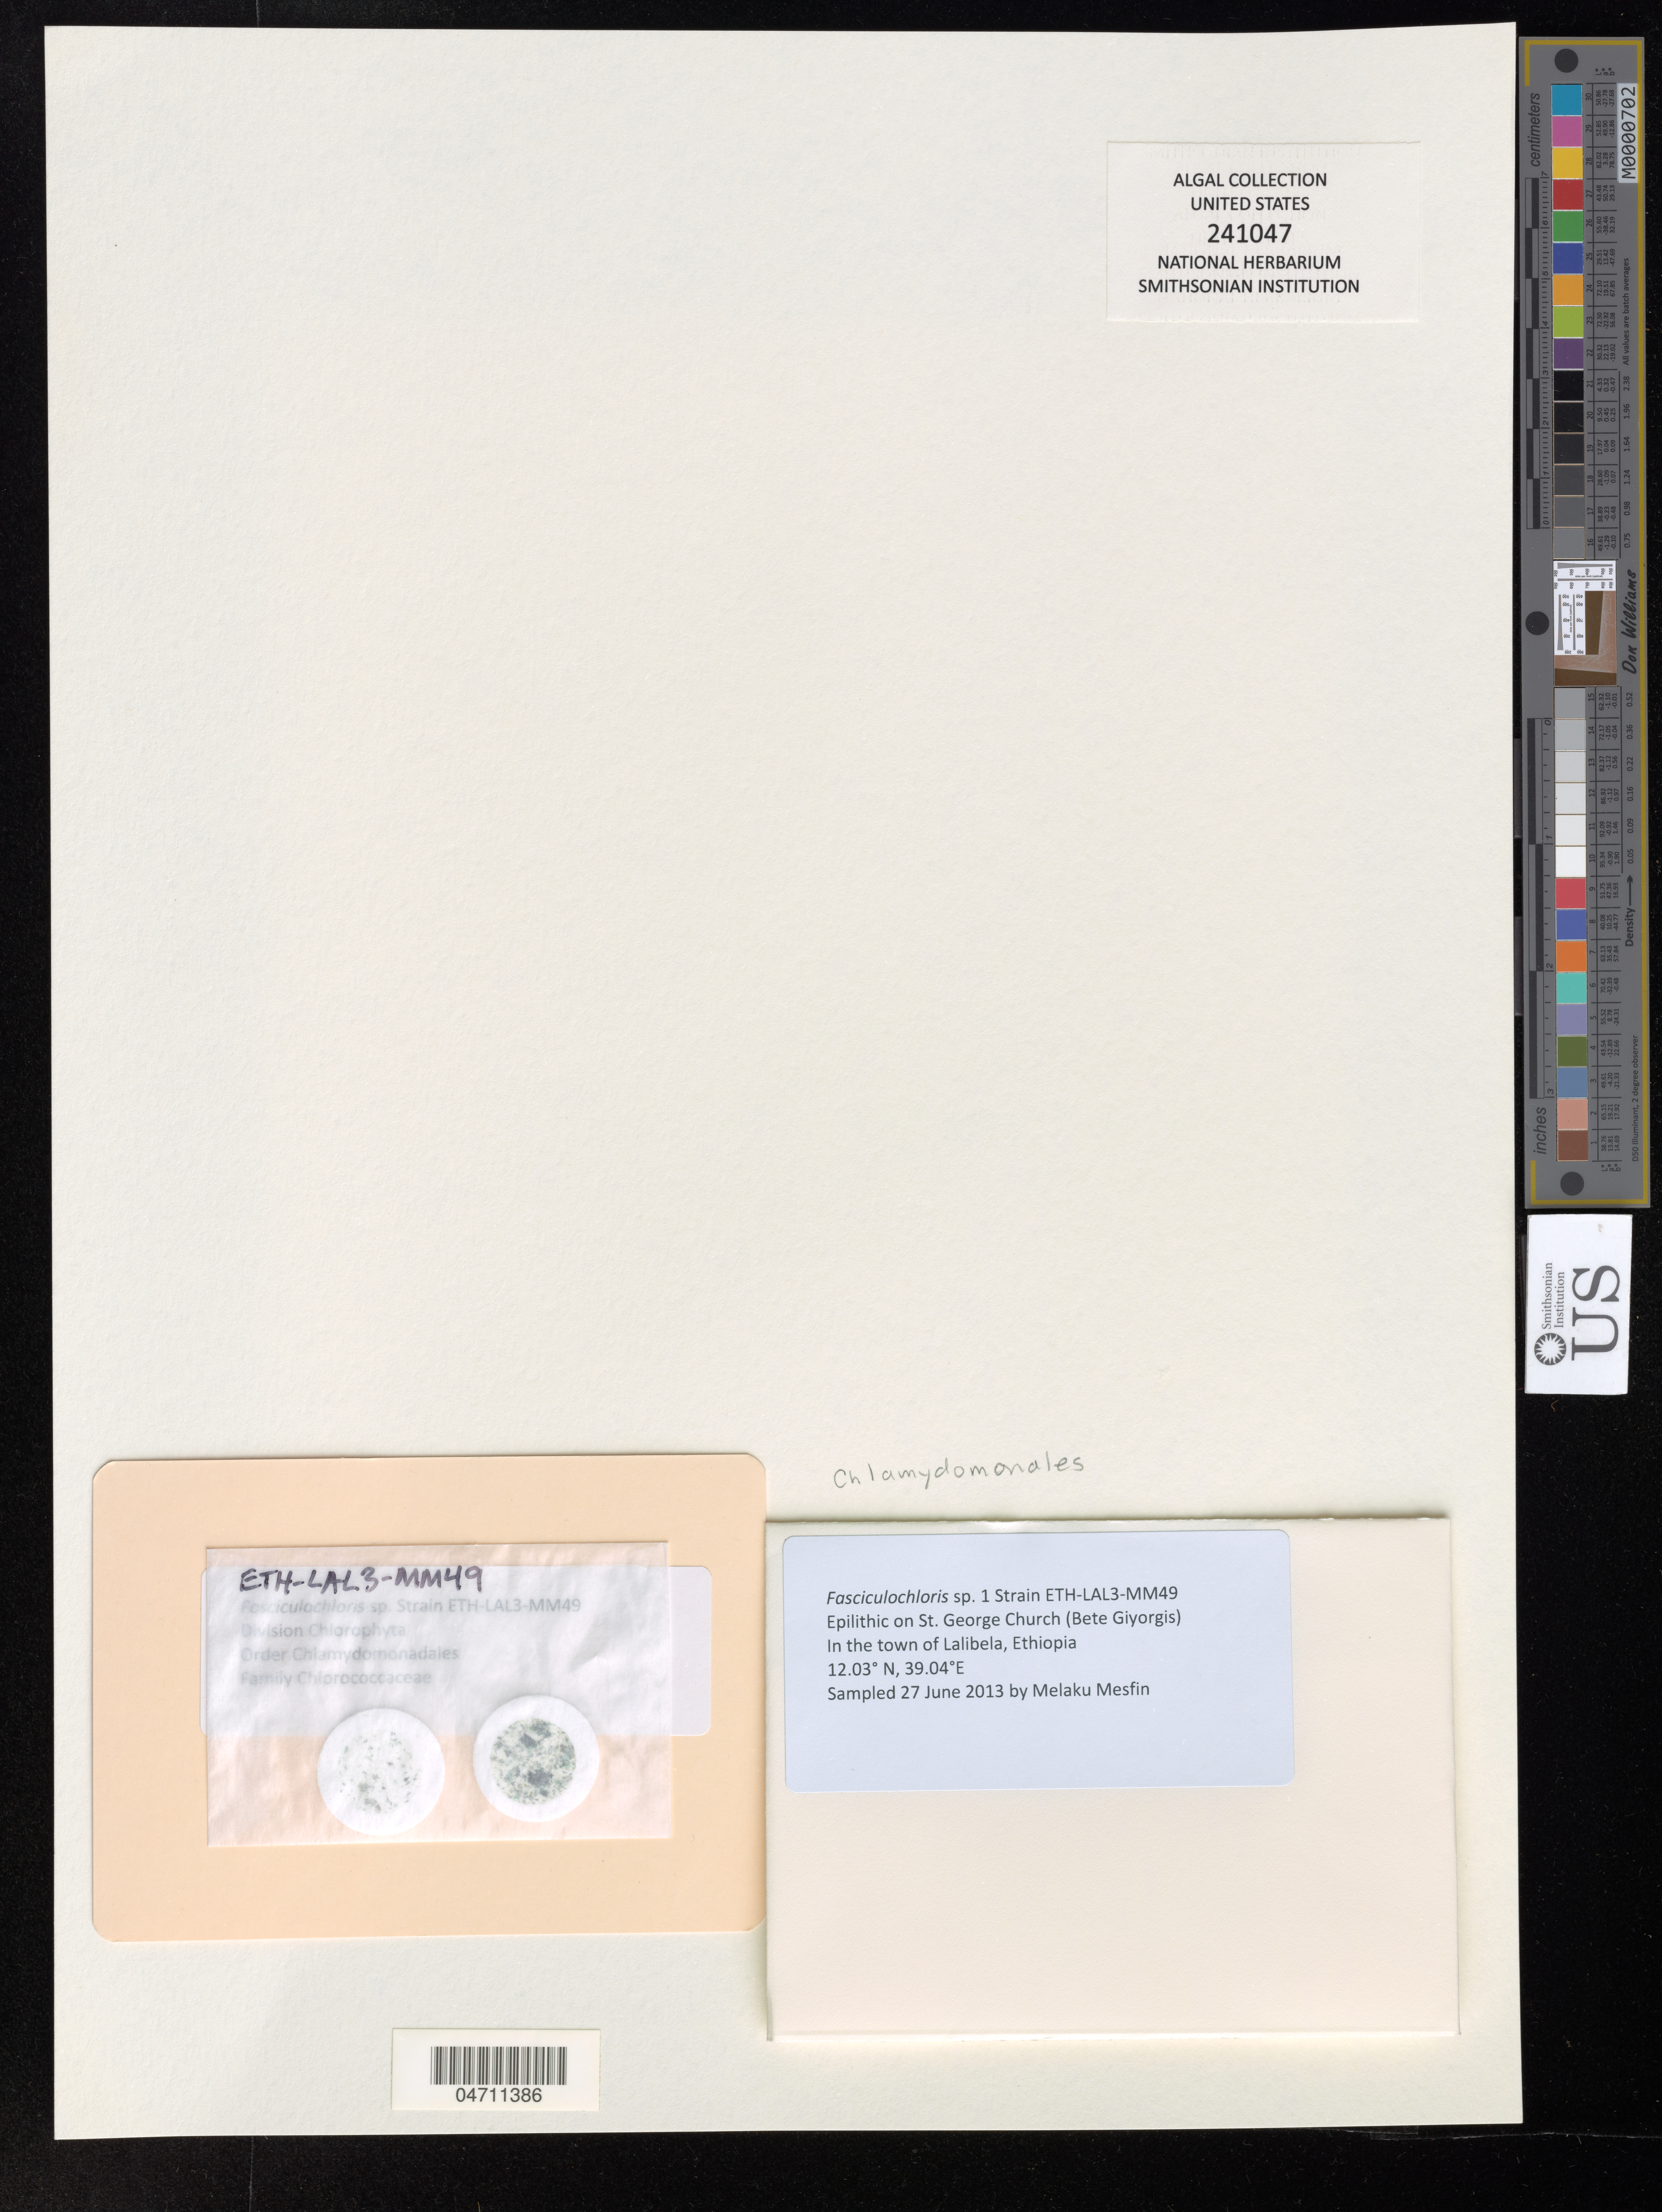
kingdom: Plantae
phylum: Chlorophyta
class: Chlorophyceae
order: Volvocales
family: Chlamydomonadaceae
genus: Chlamydomonas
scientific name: Chlamydomonas sp.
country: Ethiopia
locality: In the town of Lalibela.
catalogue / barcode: US 241047